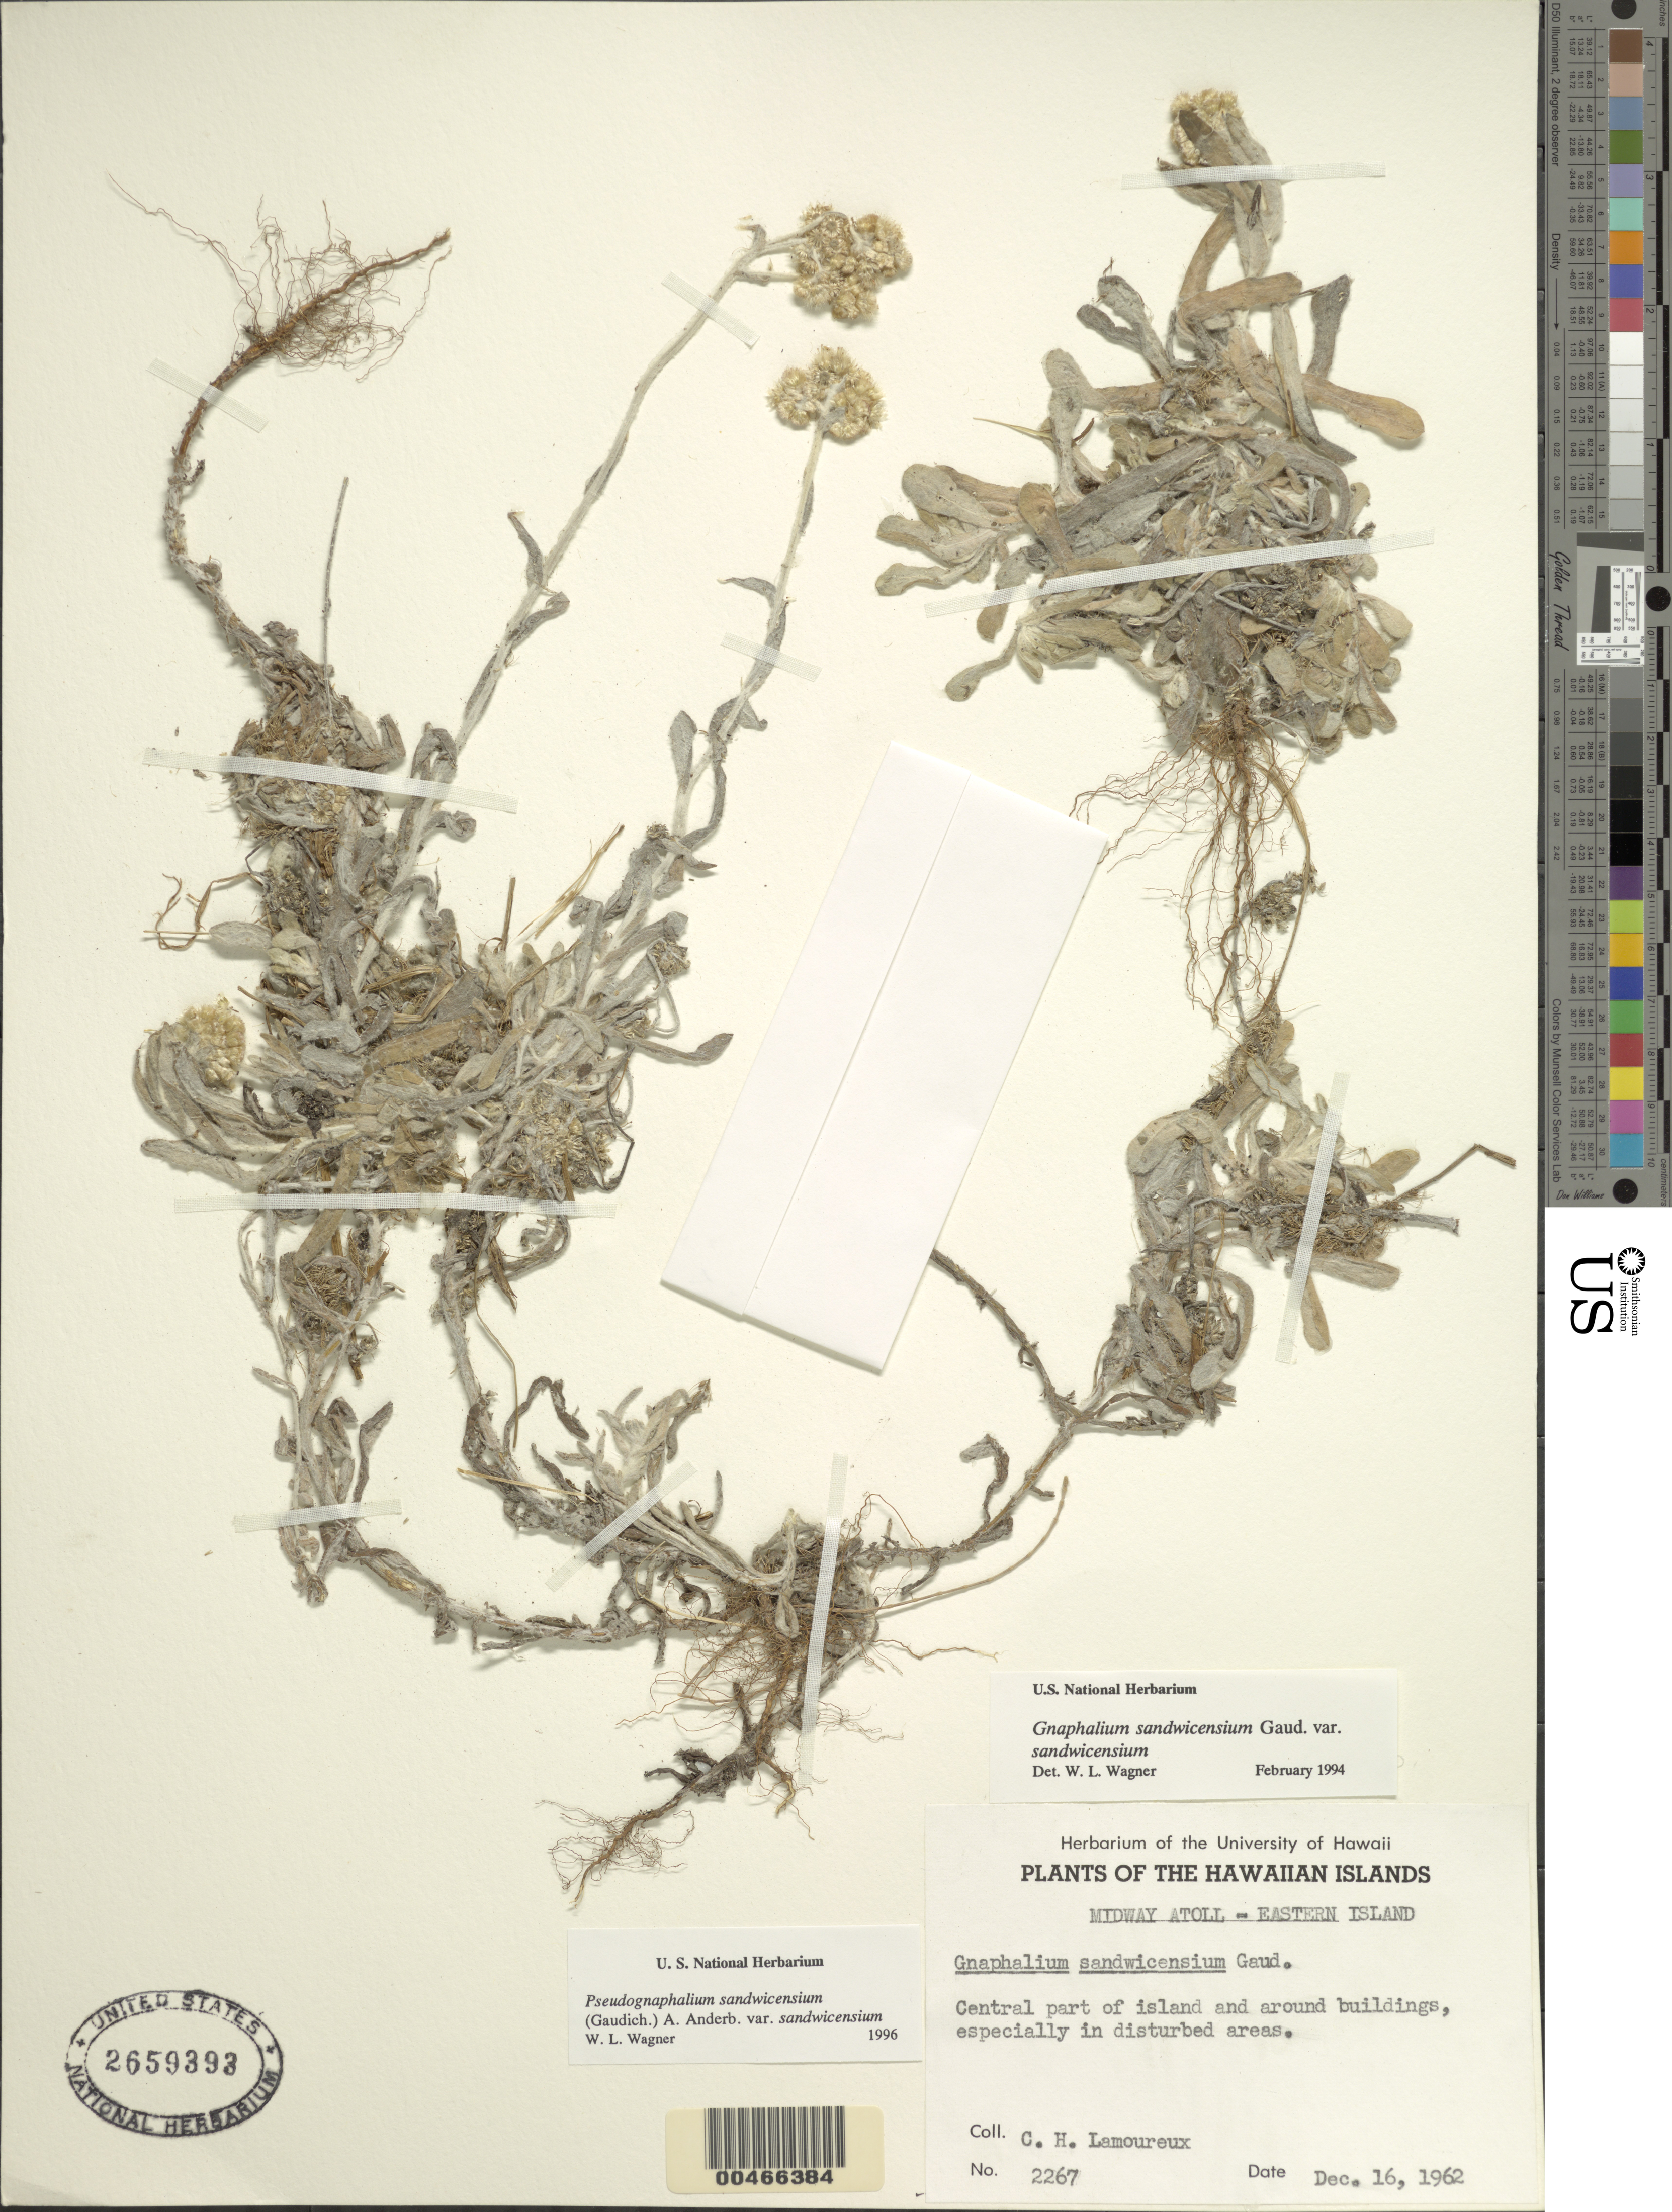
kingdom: Plantae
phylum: Tracheophyta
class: Magnoliopsida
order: Asterales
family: Asteraceae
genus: Pseudognaphalium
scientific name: Pseudognaphalium sandwicensium var. sandwicensium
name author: (Gaudich.) Anderb.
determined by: Wagner, W. L., (BOT), Smithsonian Institution - National Museum of Natural History (UNITED STATES)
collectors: C. H. Lamoureux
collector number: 2267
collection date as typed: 16 Dec 1962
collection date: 1962-12-16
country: U.S. Administered Pacific Islands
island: Midway Atoll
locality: Eastern Islet, Midway Is.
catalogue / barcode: US 2659393